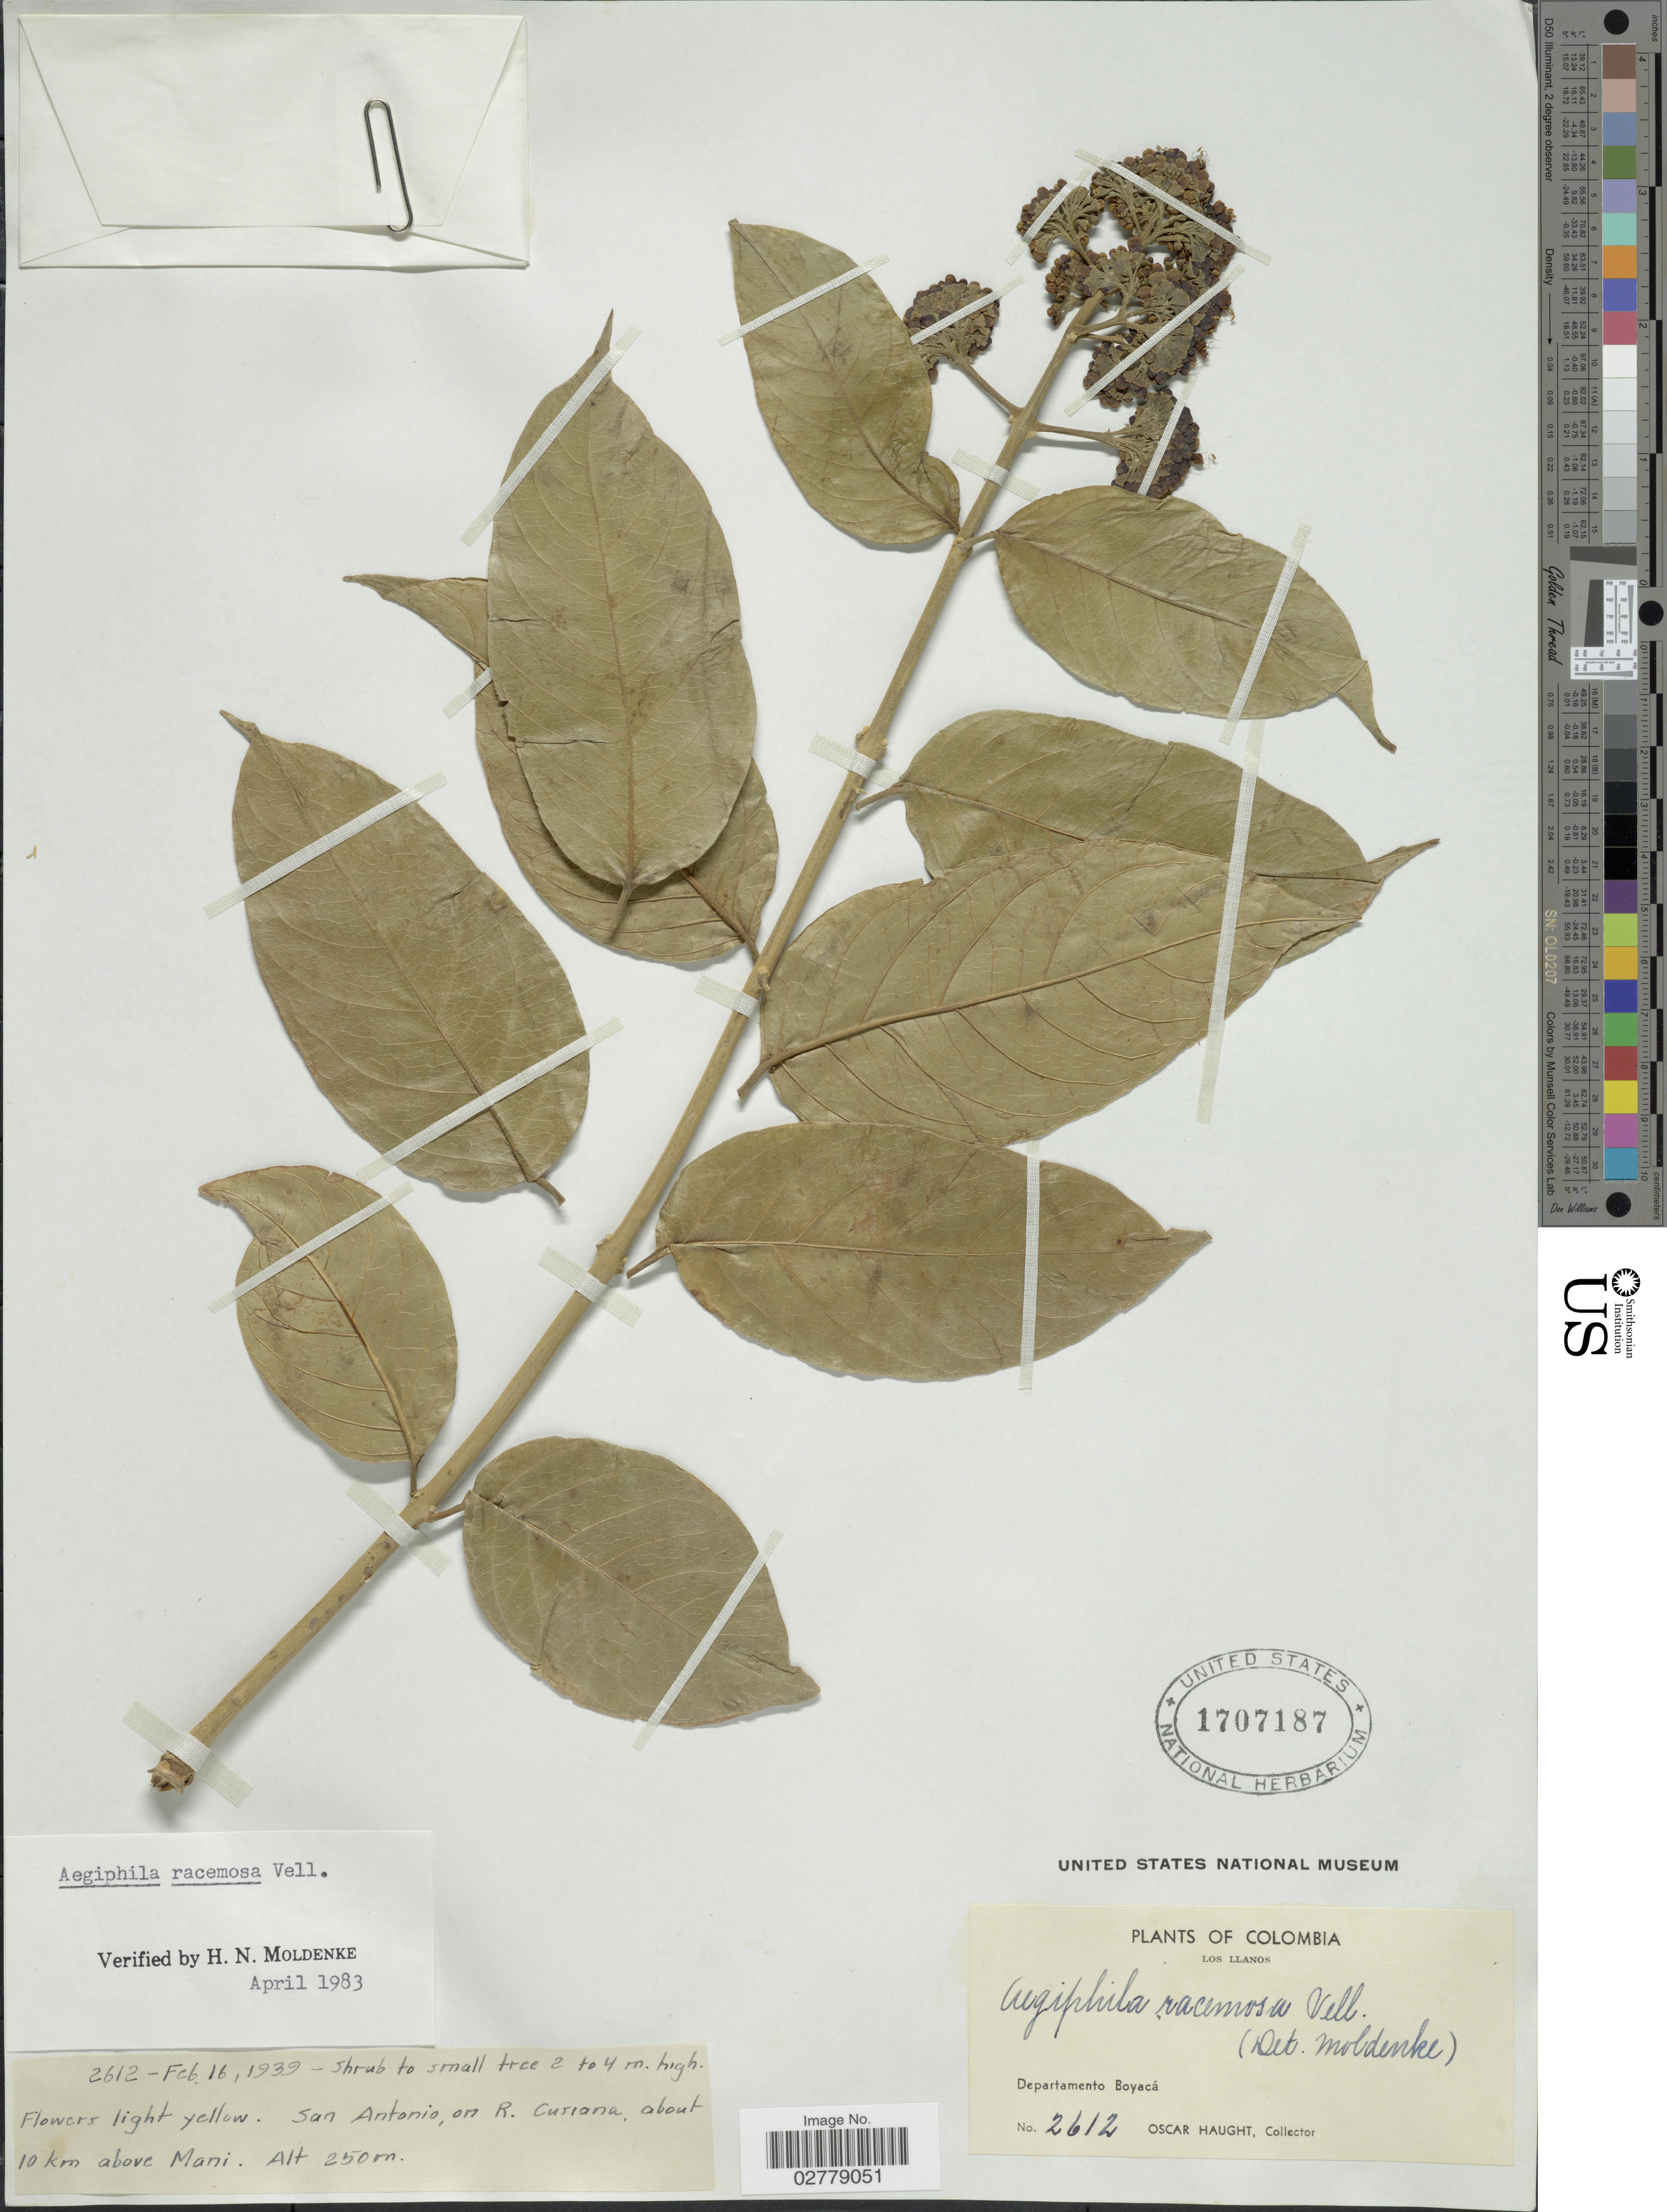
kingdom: Plantae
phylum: Tracheophyta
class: Magnoliopsida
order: Lamiales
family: Lamiaceae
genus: Aegiphila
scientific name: Aegiphila racemosa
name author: Vell.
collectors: O. L. Haught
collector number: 2612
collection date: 1939-02-16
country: Colombia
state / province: Boyacá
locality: Los Llanos, Departamento Boyacá, San Antonio, on R. Cusiana, about 10 km above Mani.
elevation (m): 250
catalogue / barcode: US 1707187